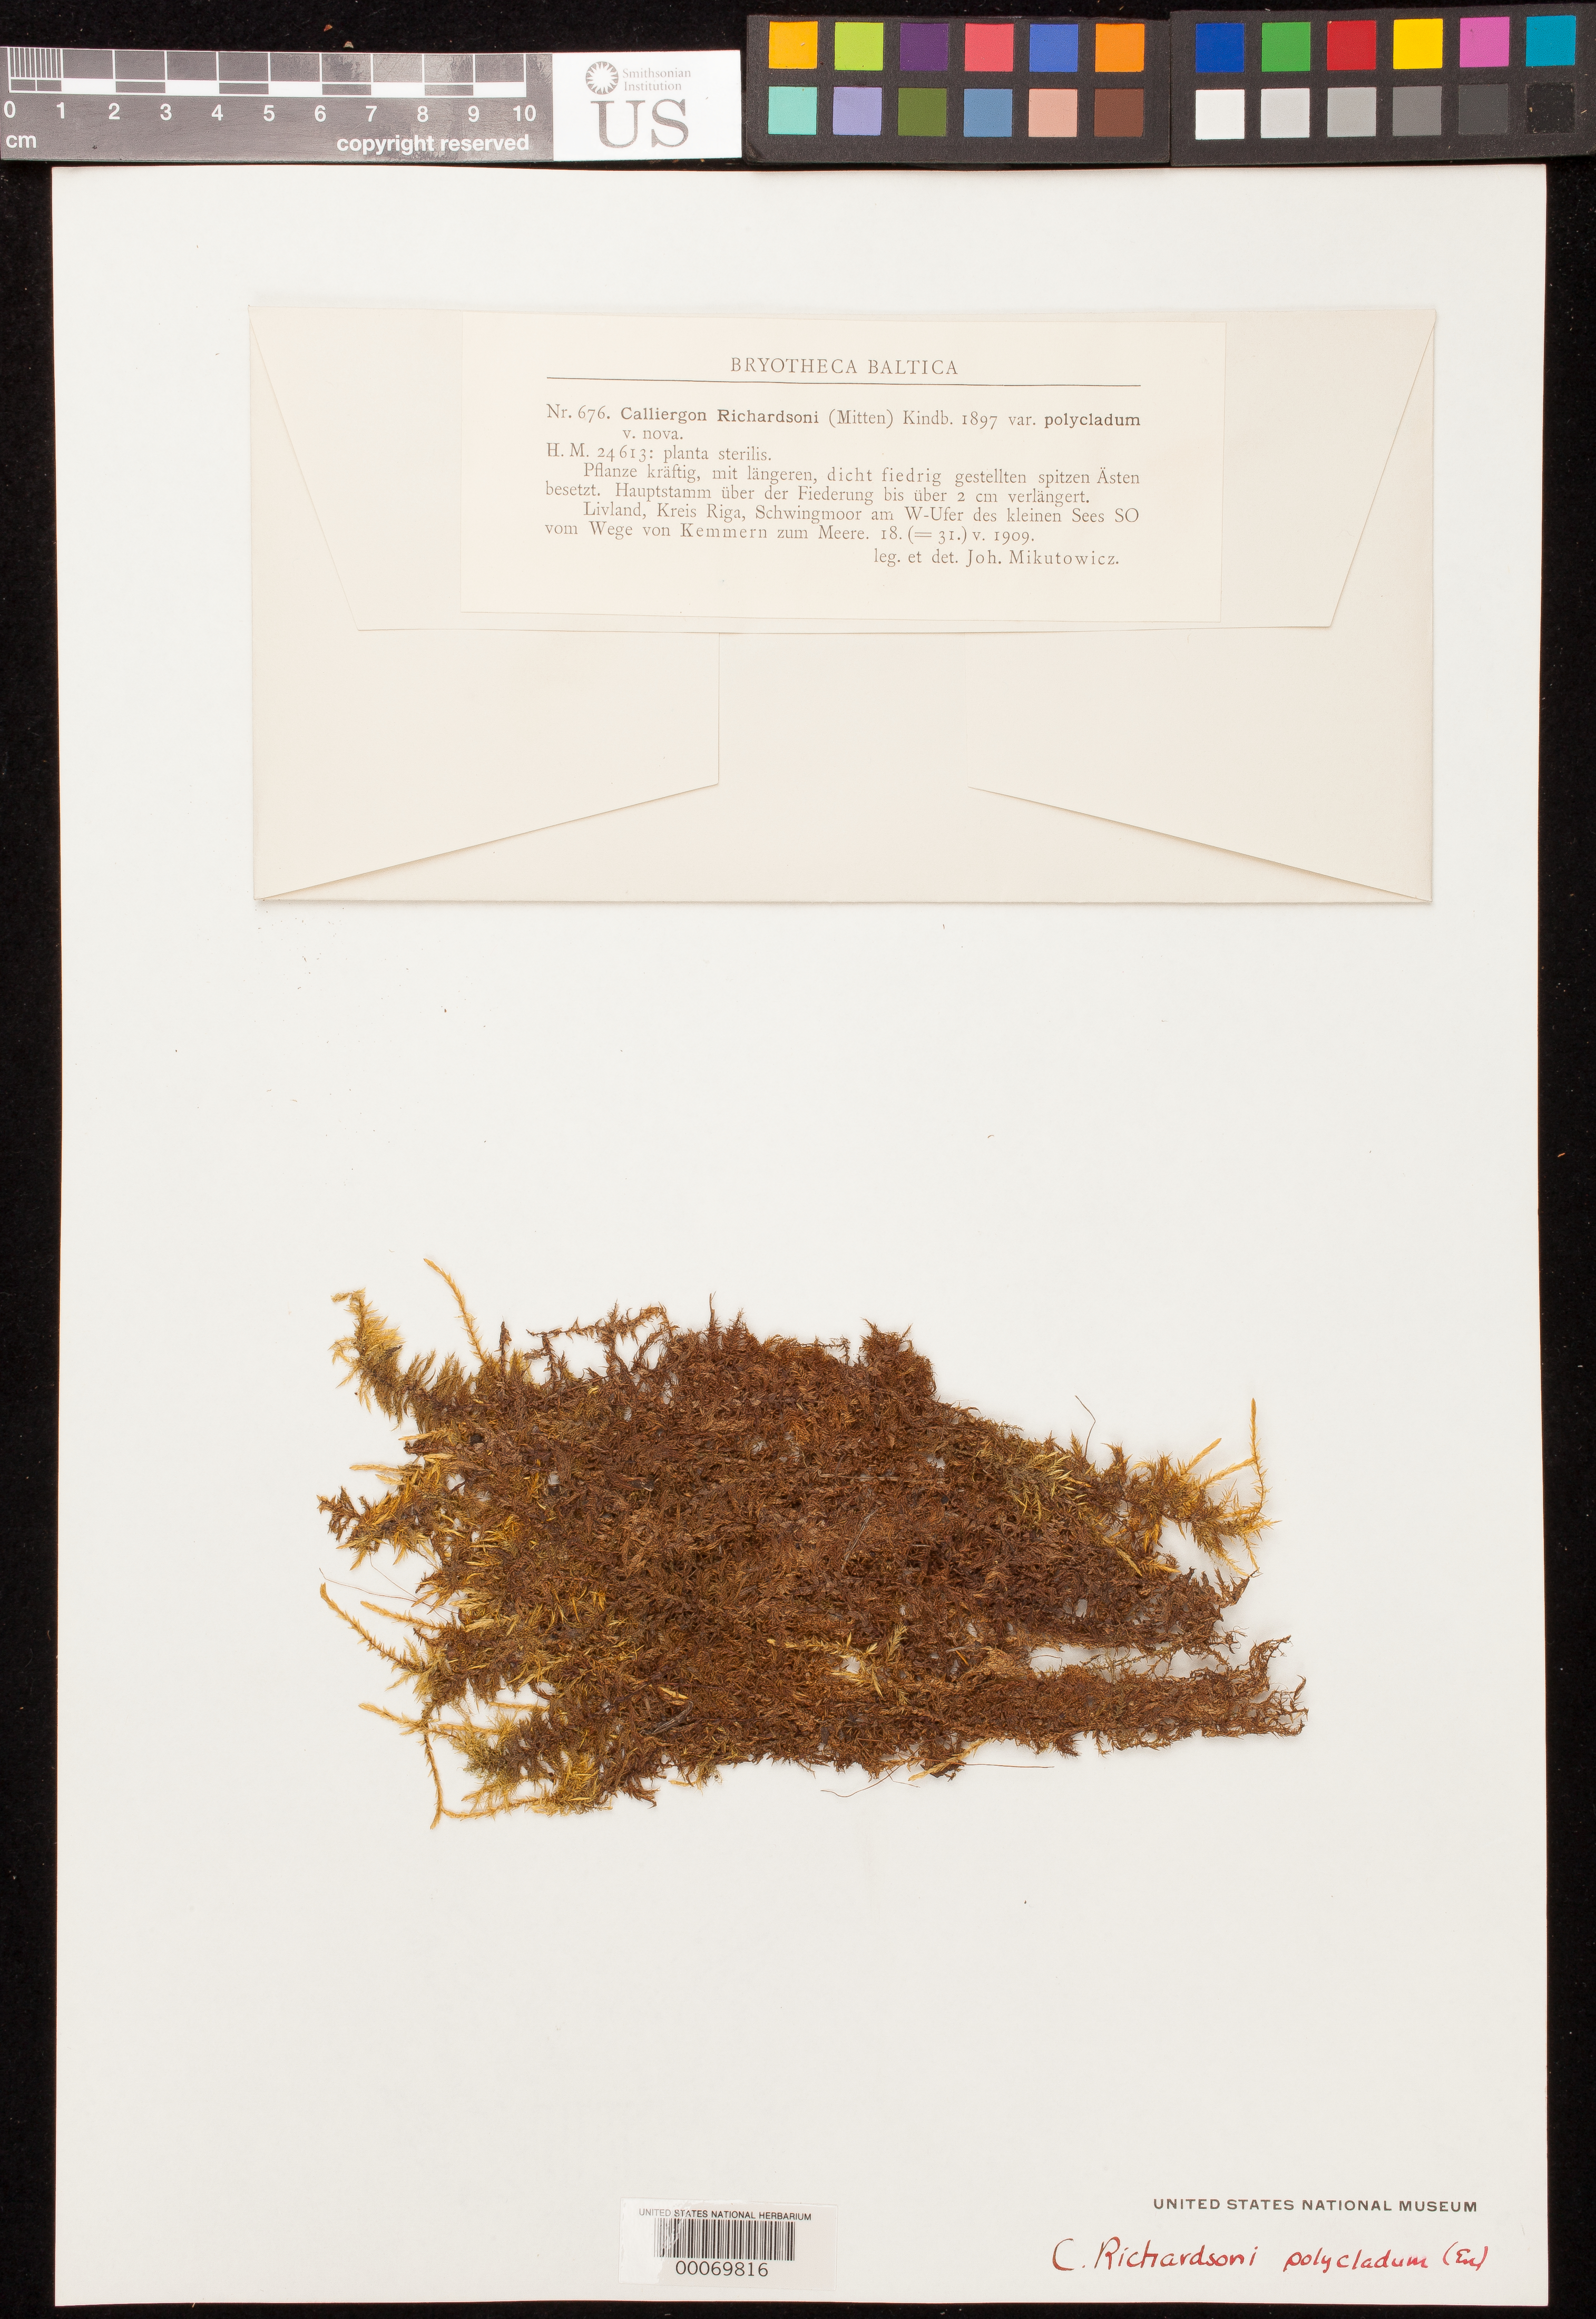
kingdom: Plantae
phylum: Bryophyta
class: Bryopsida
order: Hypnales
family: Calliergonaceae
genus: Calliergon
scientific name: Calliergon richardsonii var. polycladum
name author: Mikut.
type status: Isotype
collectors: J. M. Mikutowicz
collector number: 676 Bry. Balt.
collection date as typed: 18 Jun 1909 to 30 Jun 1909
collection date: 1909-06-18/1909-06-30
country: Latvia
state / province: Riga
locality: Kreis Riga. [Riga District]